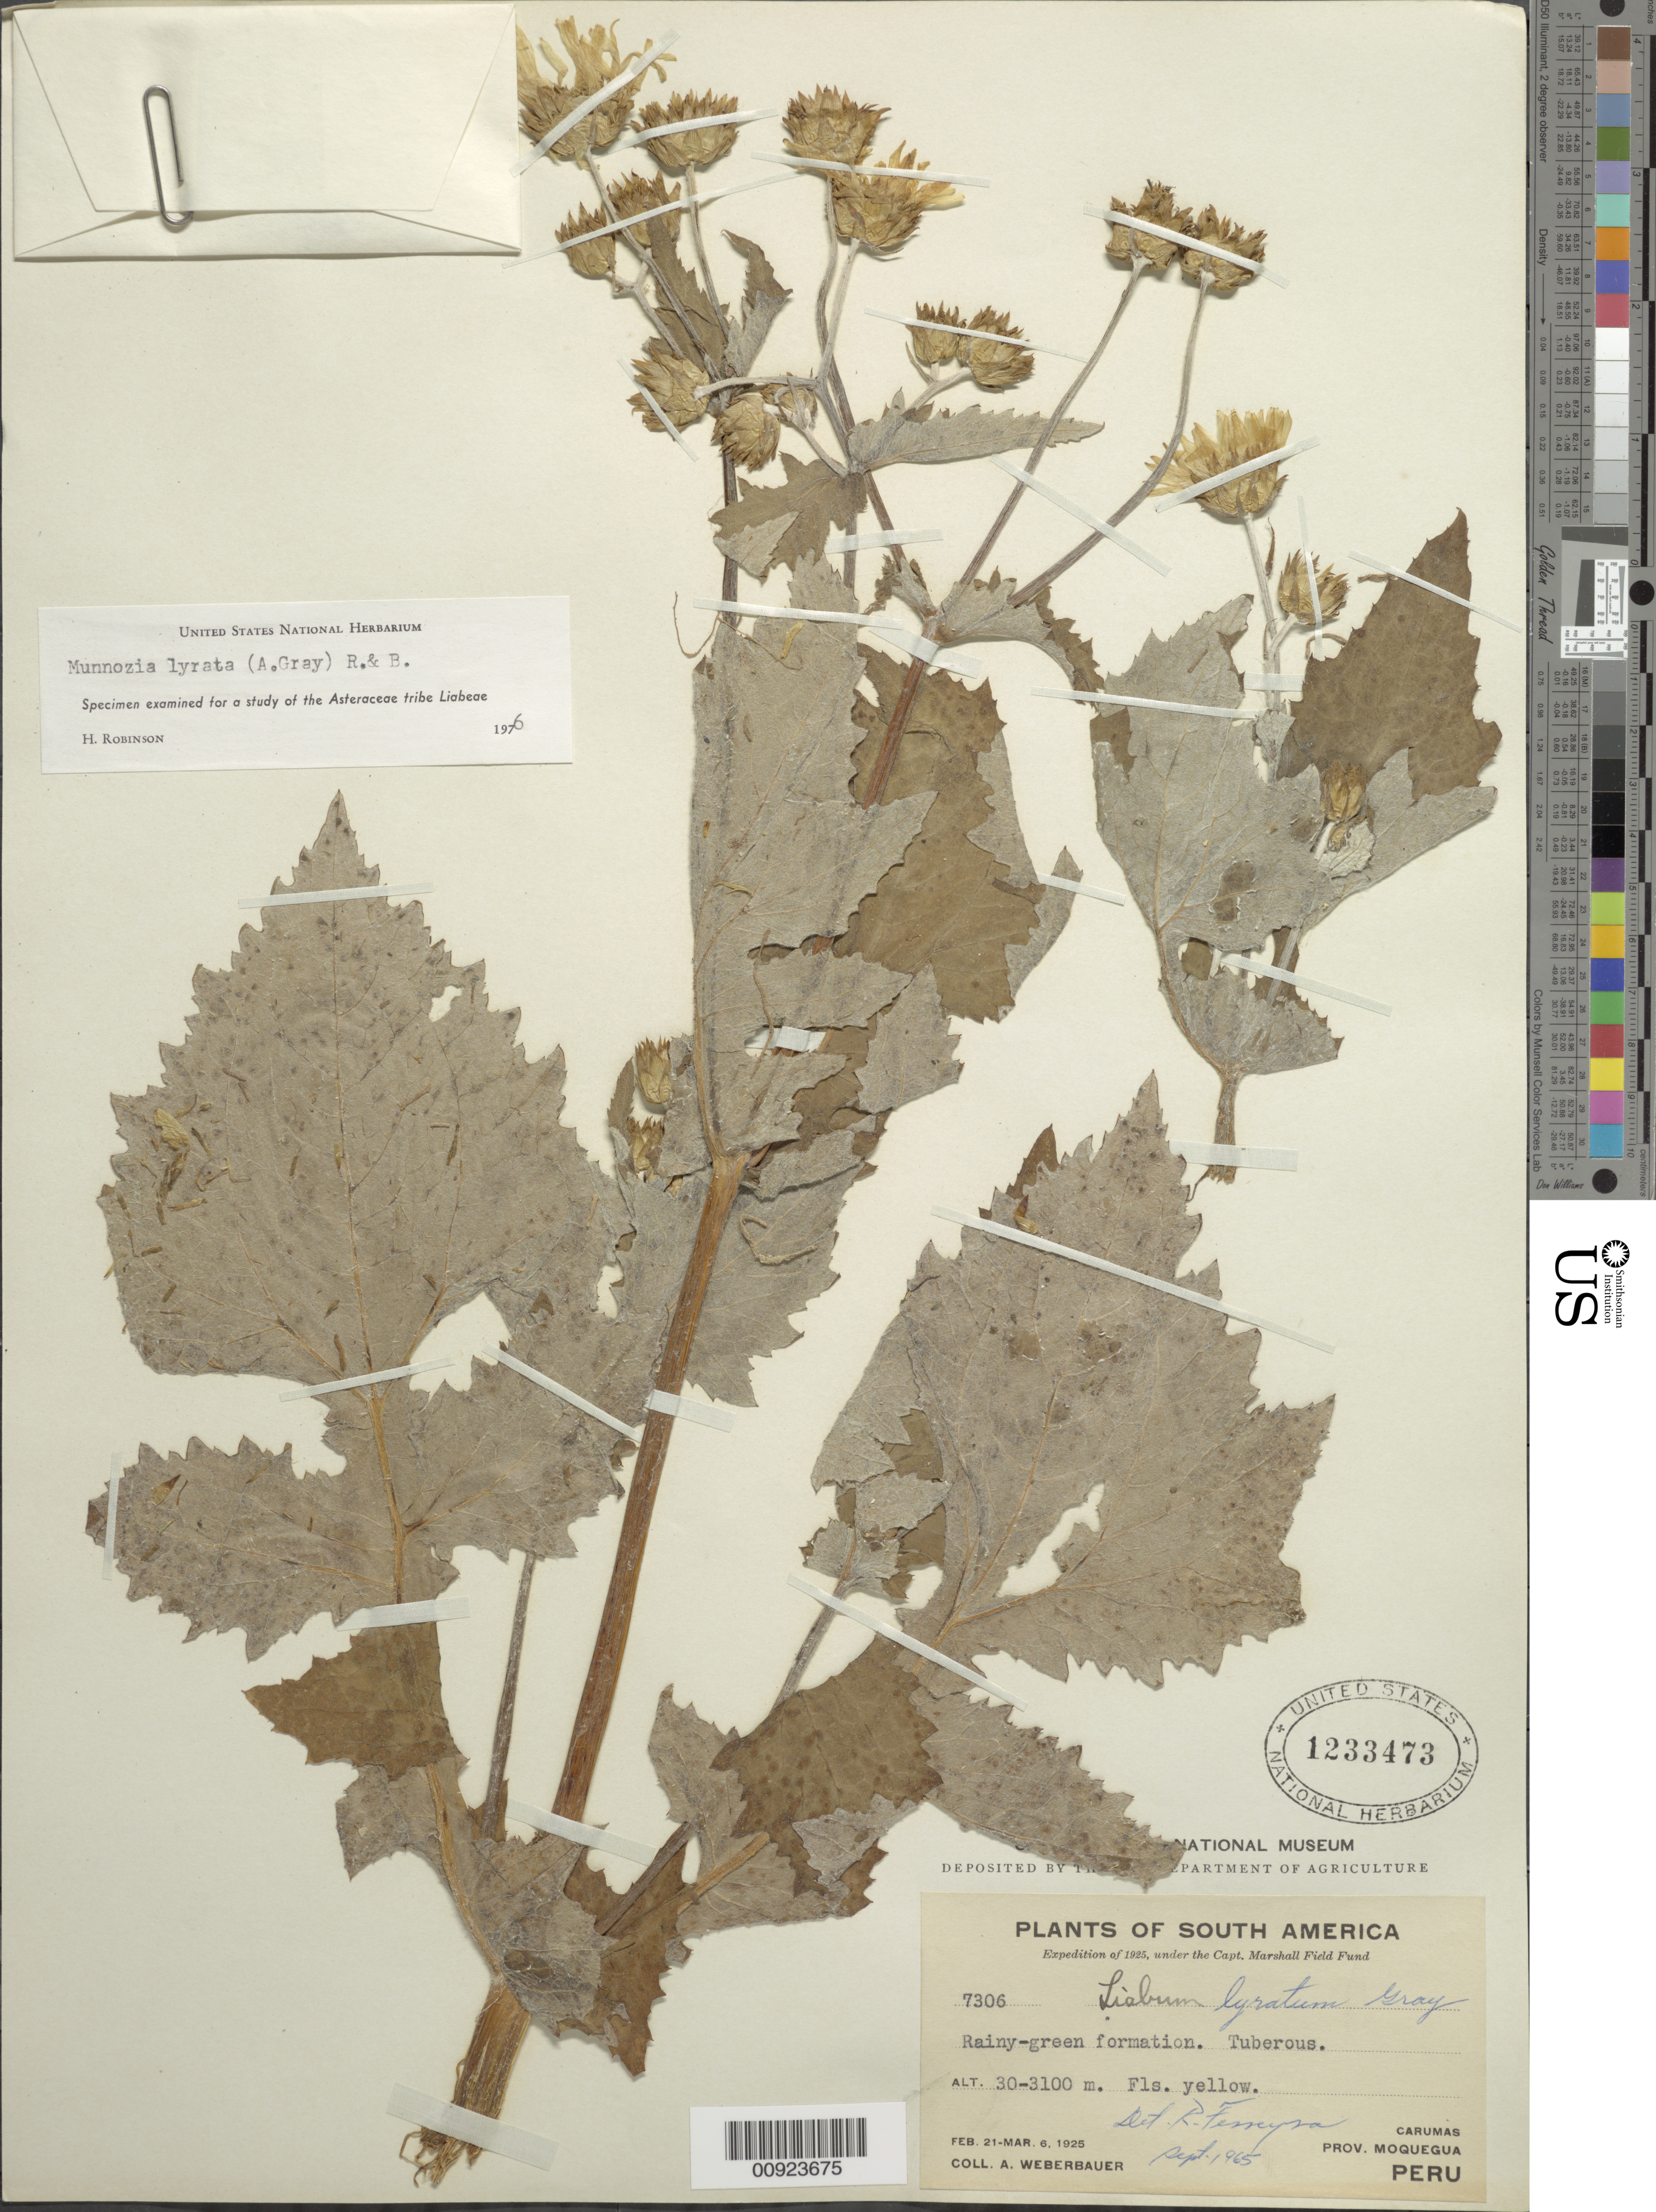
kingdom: Plantae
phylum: Tracheophyta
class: Magnoliopsida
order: Asterales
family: Asteraceae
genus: Munnozia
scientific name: Munnozia lyrata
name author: (A. Gray) H. Rob. & Brettell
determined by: Robinson, Harold E., (US)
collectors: A. Weberbauer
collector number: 7306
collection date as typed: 21 February 1925 to 6 March 1925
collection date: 1925-02-21/1925-03-06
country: Peru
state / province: Moquegua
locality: Carumas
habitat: Rainy-green formation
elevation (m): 30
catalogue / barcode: US 1233473